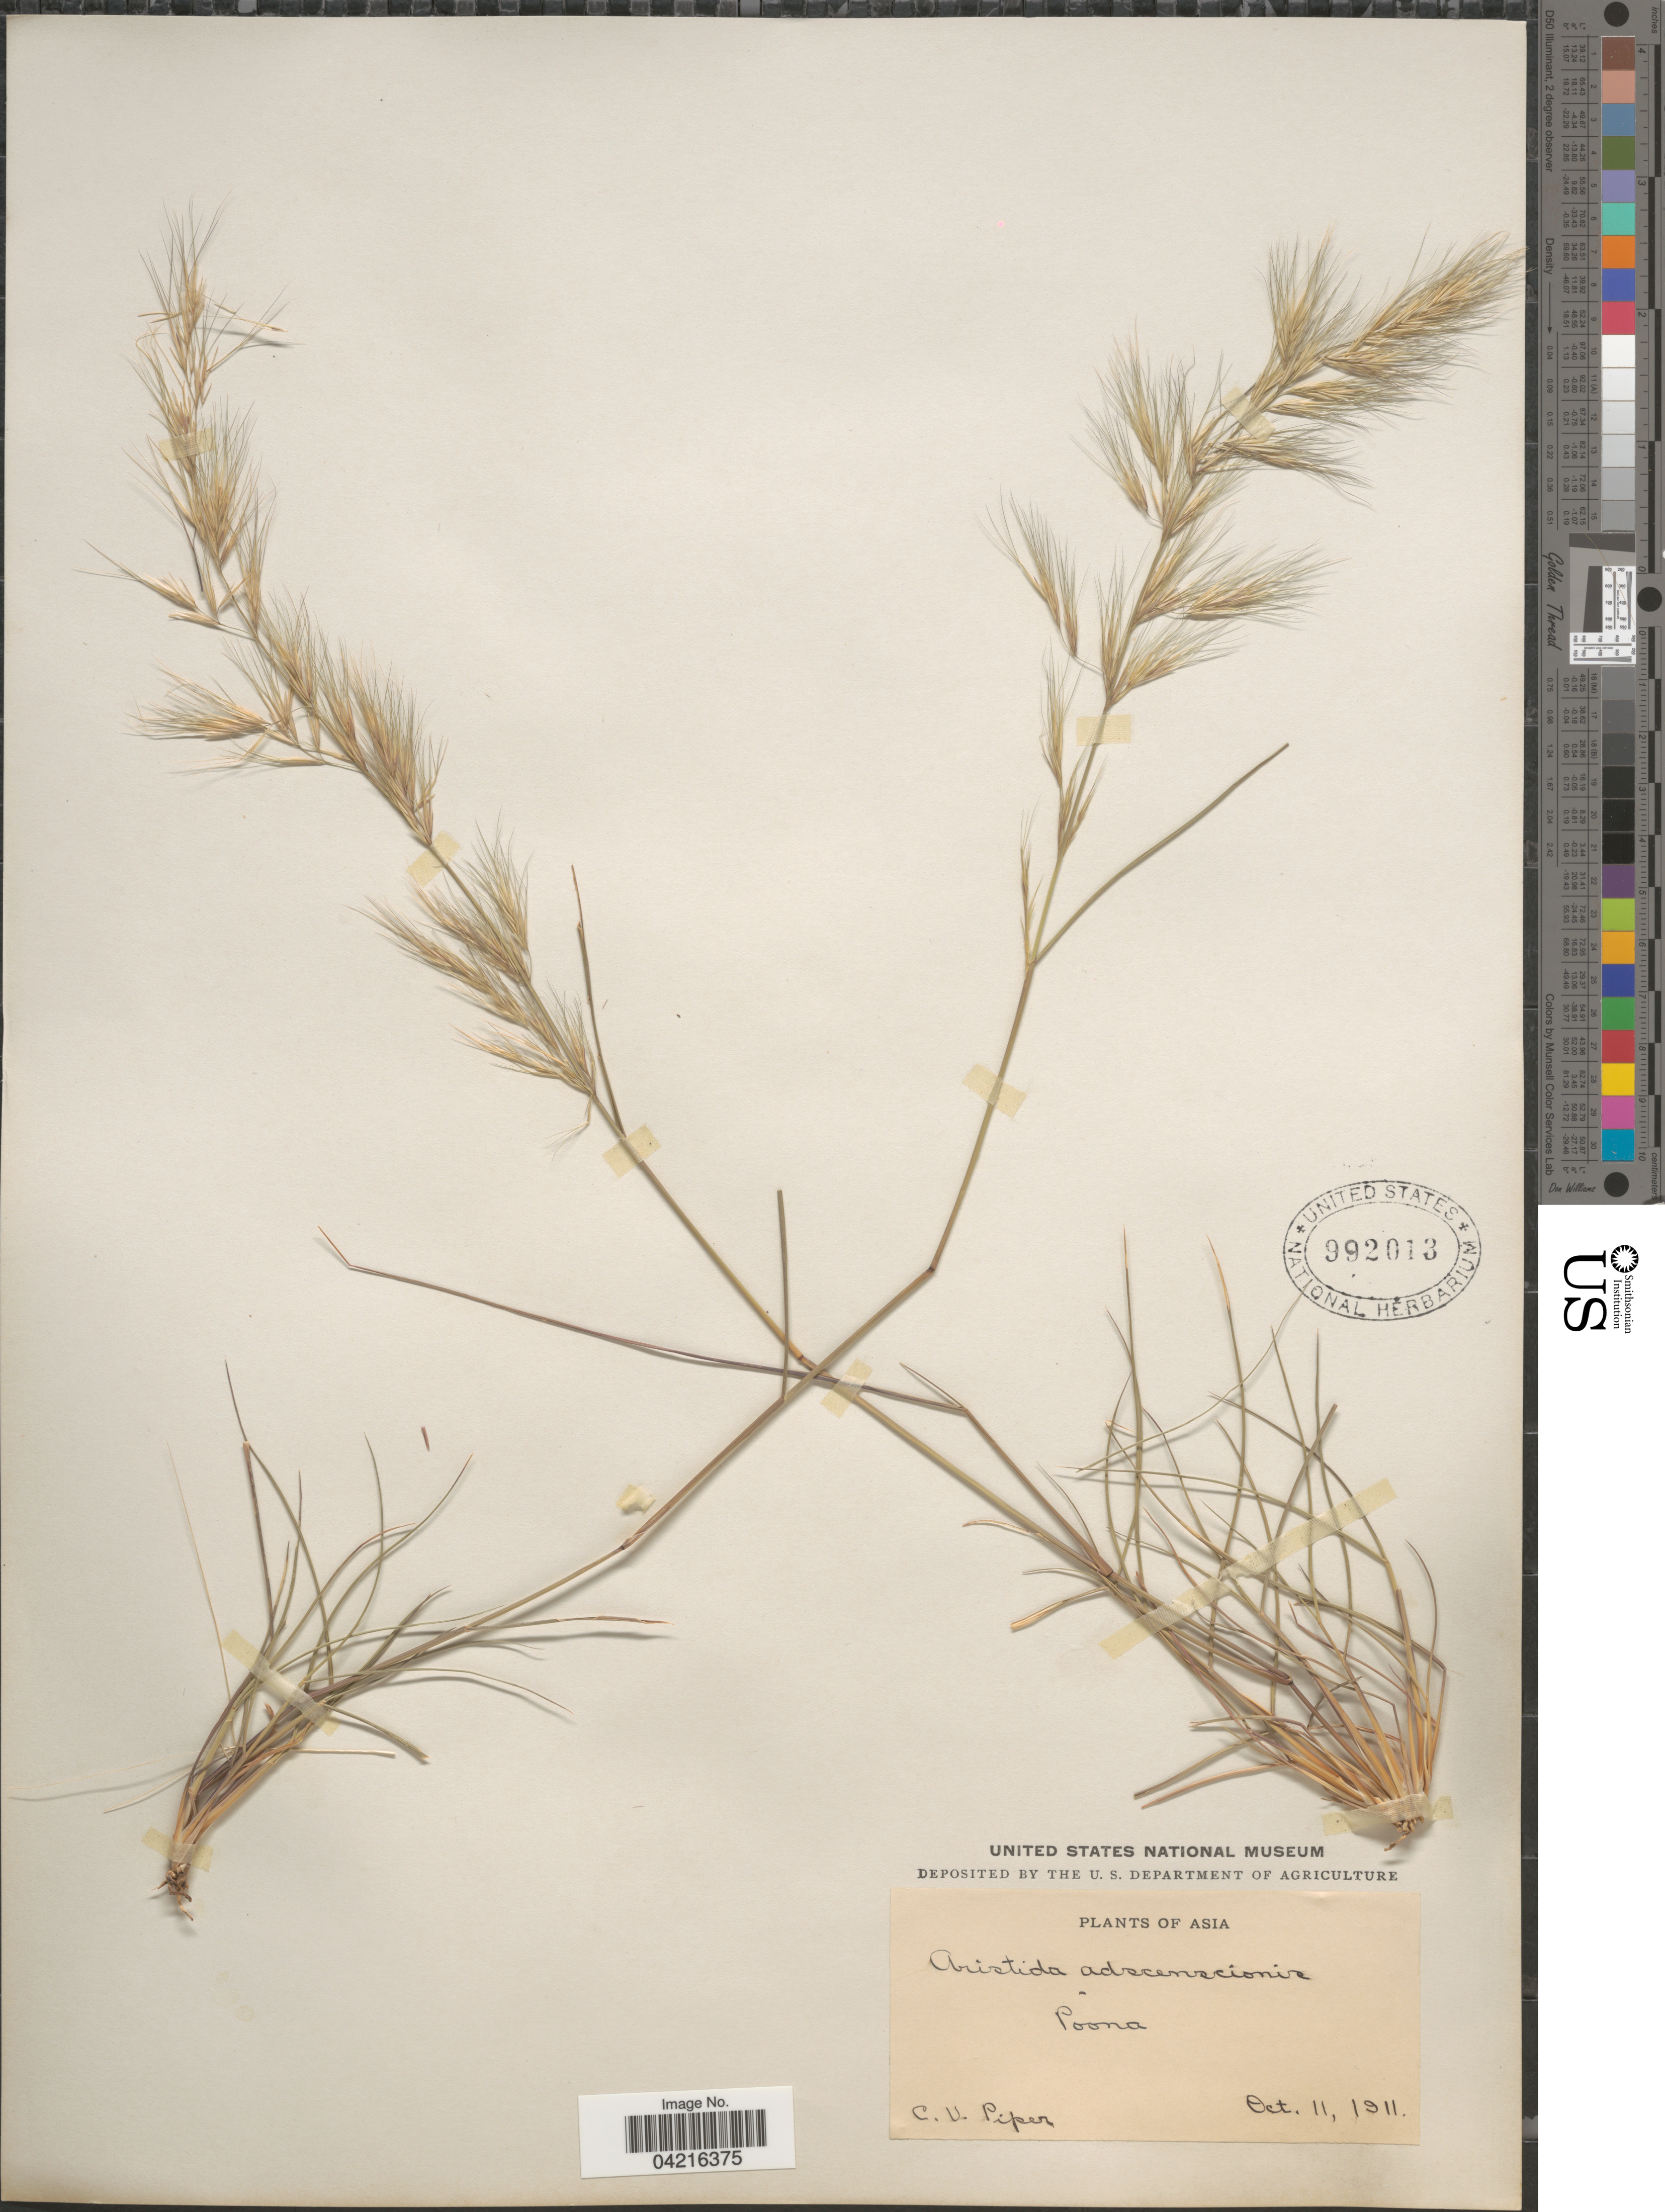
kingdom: Plantae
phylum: Tracheophyta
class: Liliopsida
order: Poales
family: Poaceae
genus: Aristida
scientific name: Aristida adscensionis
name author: L.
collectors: C. V. Piper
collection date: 1911-10-11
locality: Asia. Poona.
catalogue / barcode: US 992013